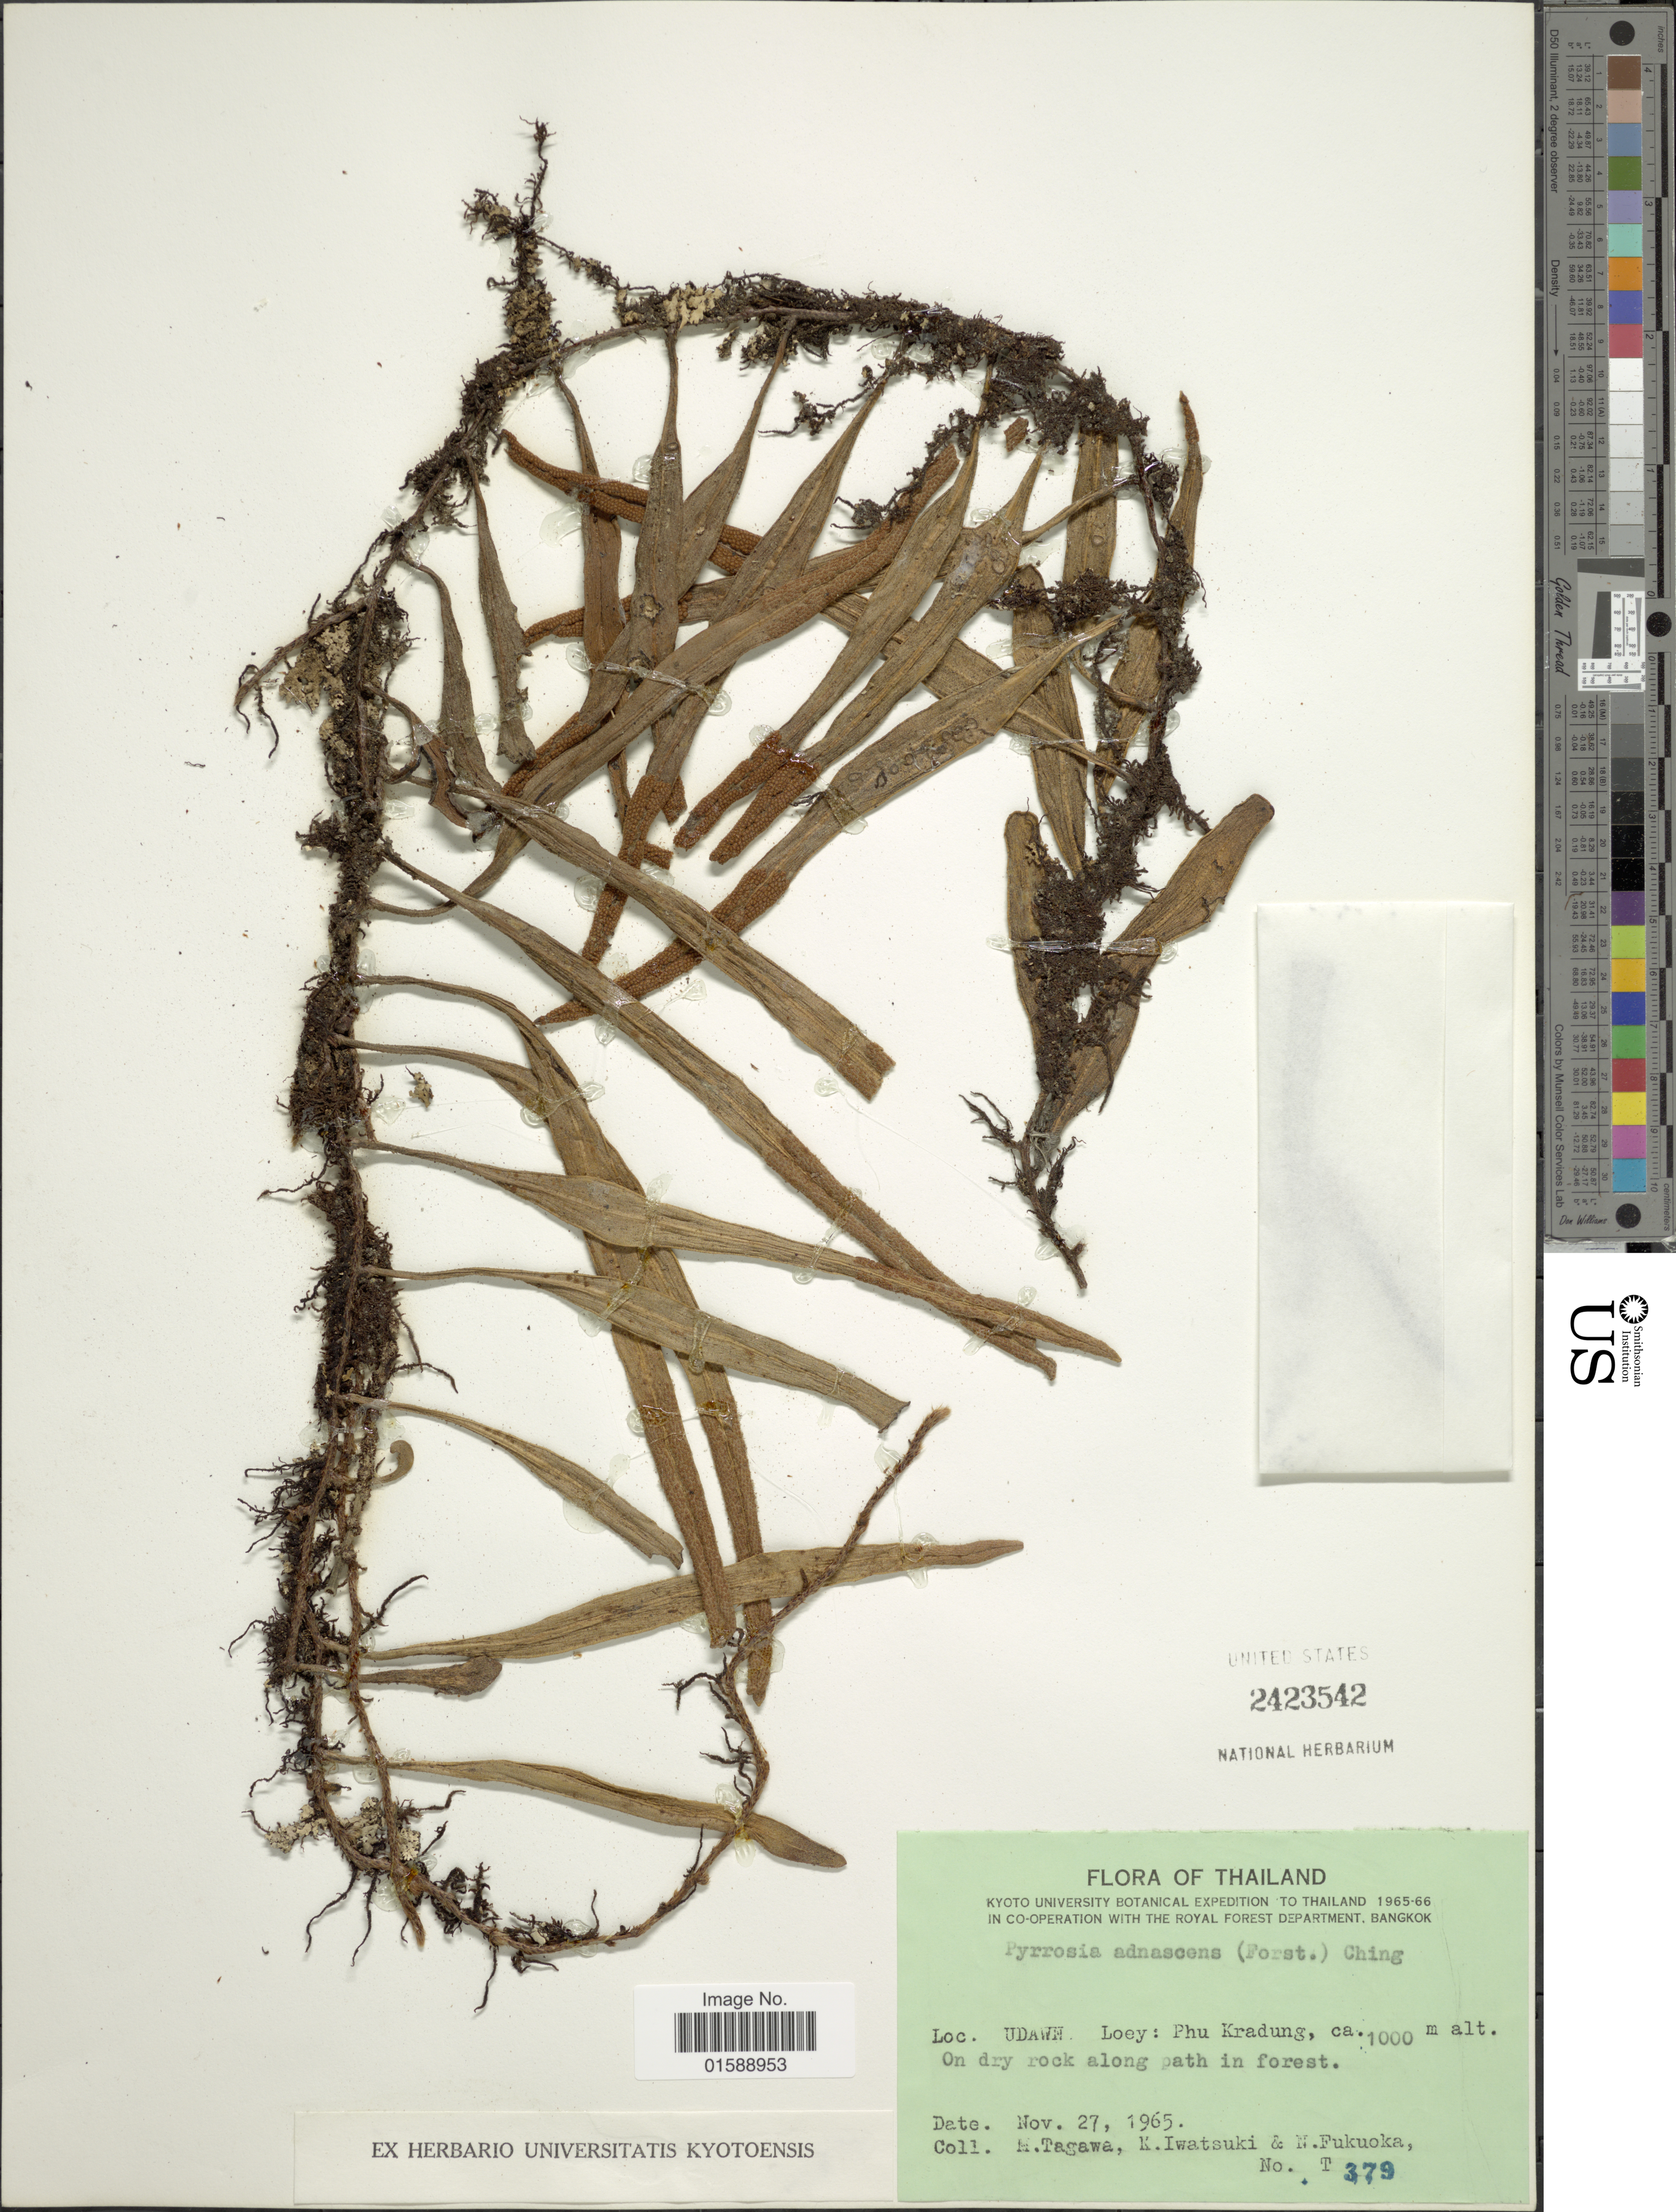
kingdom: Plantae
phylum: Tracheophyta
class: Polypodiopsida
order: Polypodiales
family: Polypodiaceae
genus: Pyrrosia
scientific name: Pyrrosia lanceolata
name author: (L.) Farw.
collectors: M. Tagawa, K. Iwatsuki & N. Fukuoka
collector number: T379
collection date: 1965-11-27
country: Thailand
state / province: Loei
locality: Udawn. Loey: Phu Kradung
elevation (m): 1000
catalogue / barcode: US 2423542